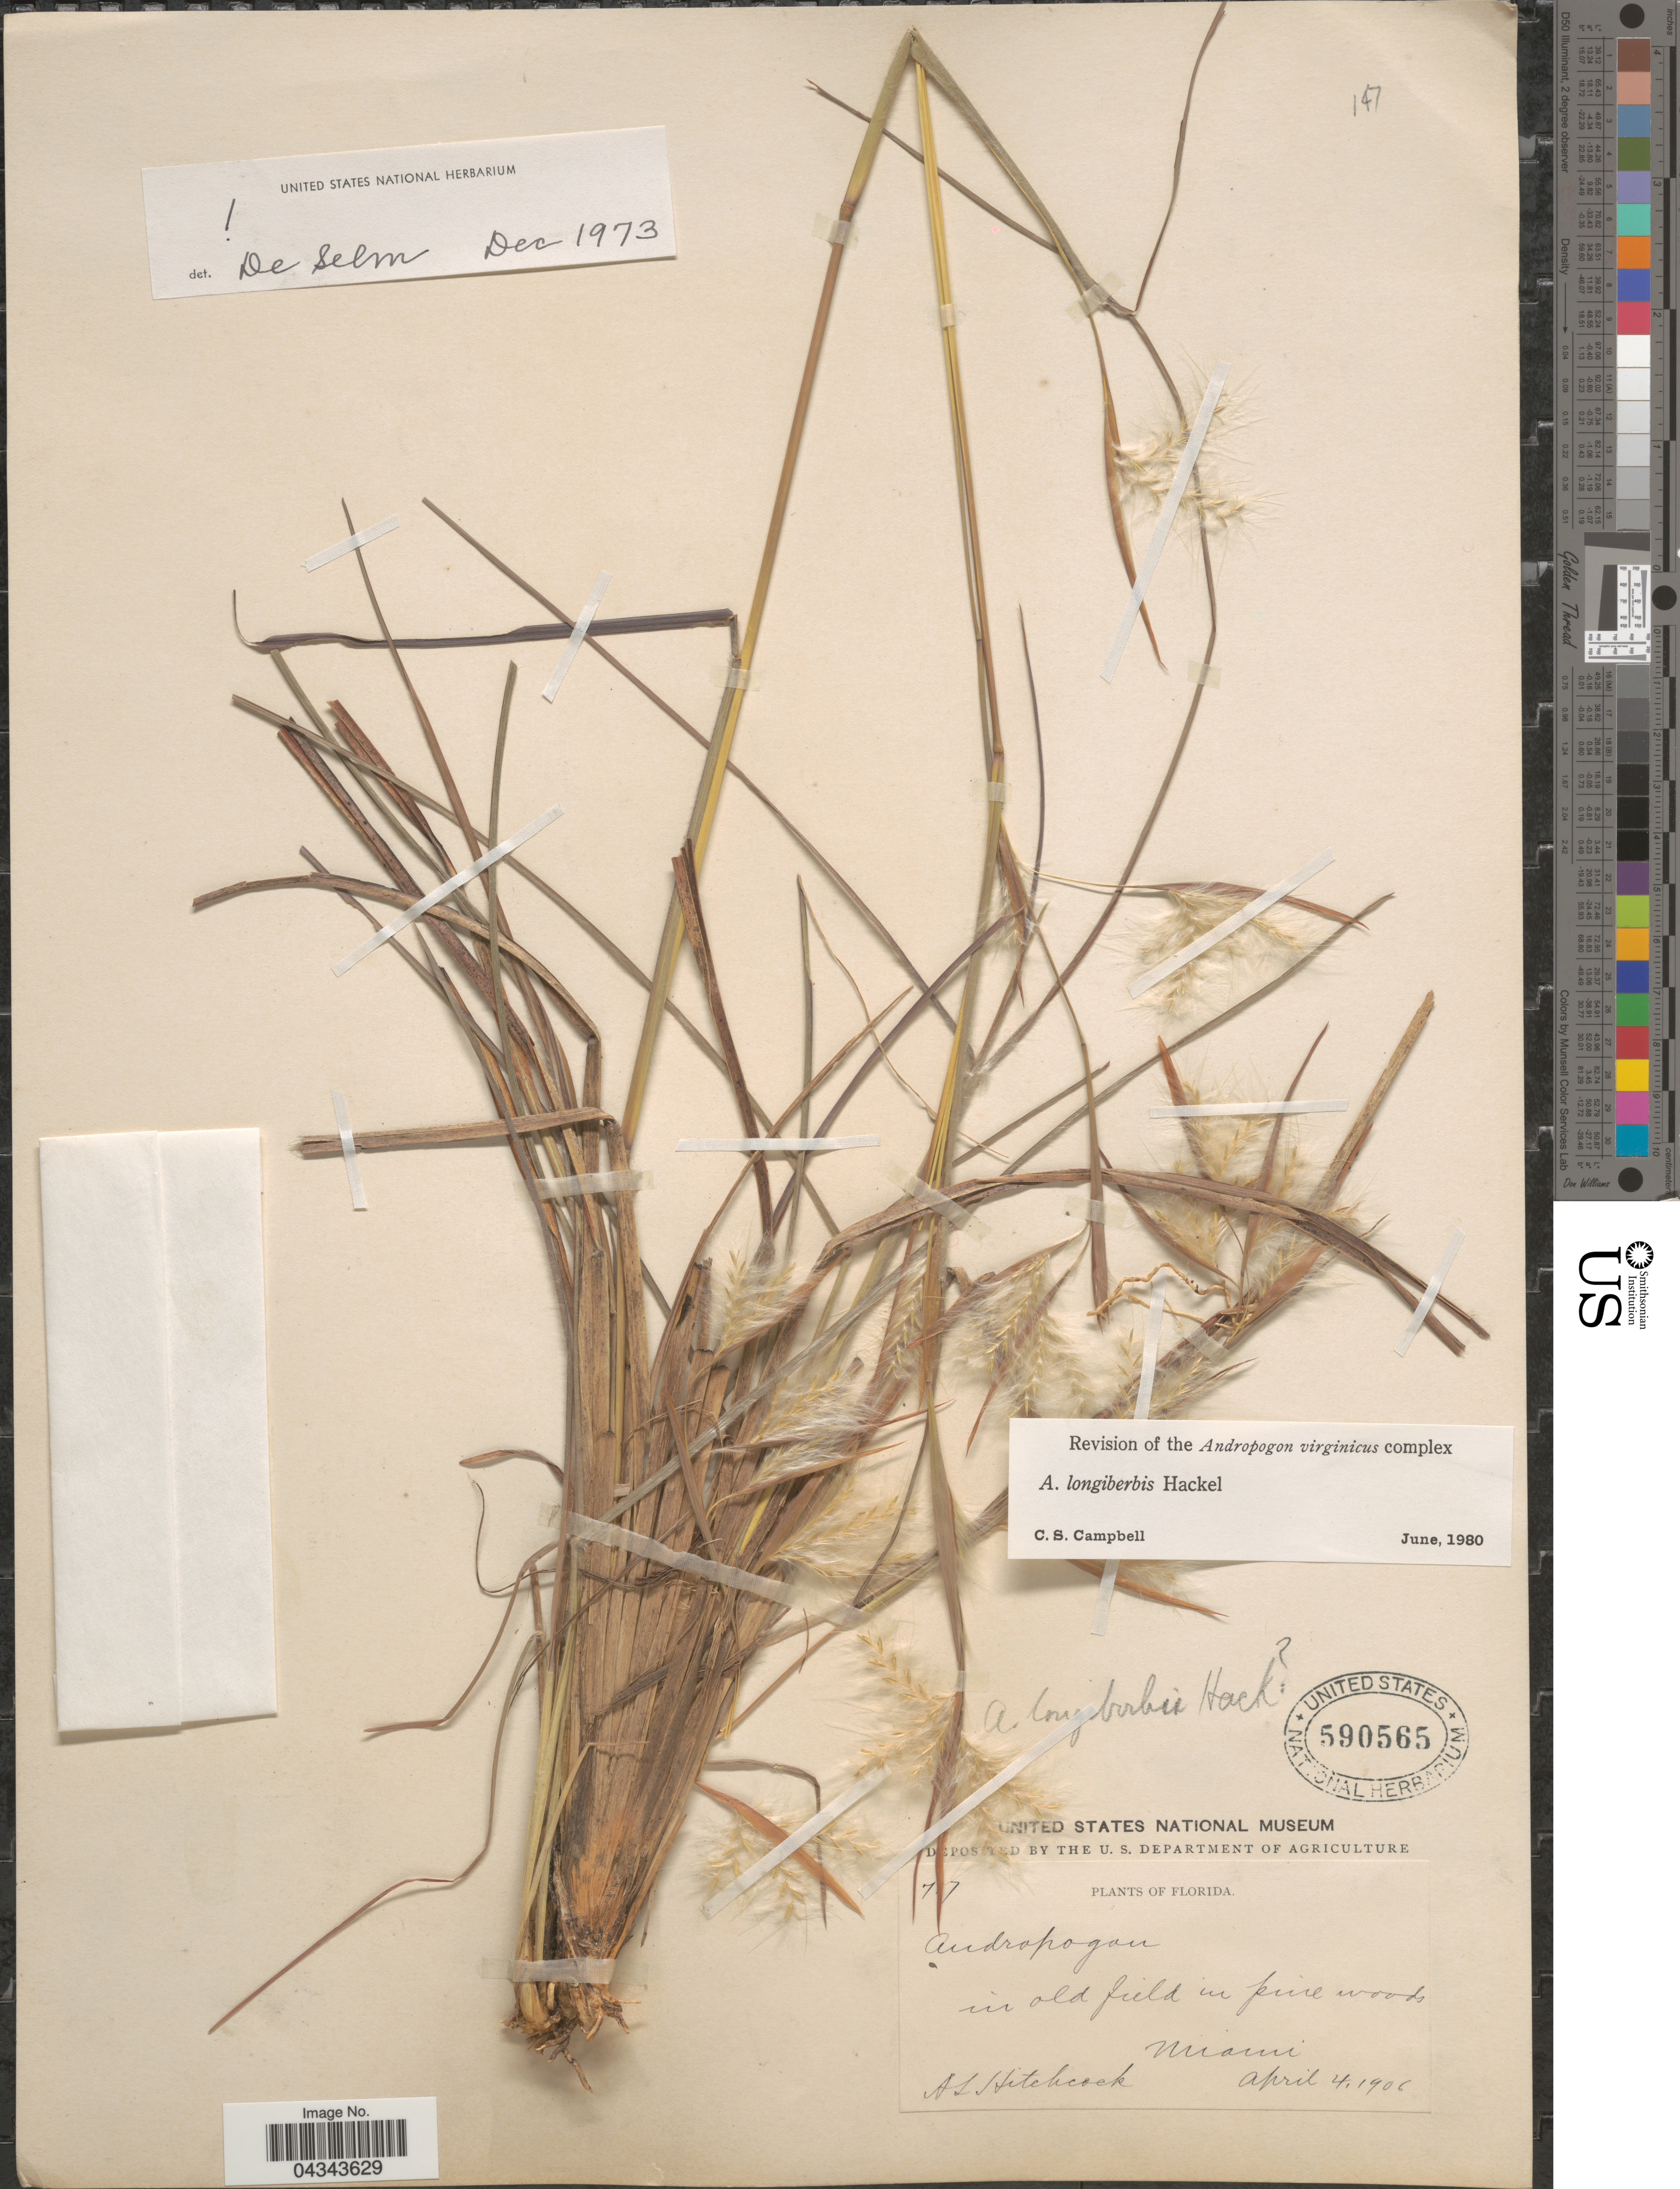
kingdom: Plantae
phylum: Tracheophyta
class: Liliopsida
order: Poales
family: Poaceae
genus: Andropogon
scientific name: Andropogon longiberbis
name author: Hack.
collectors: A. S. Hitchcock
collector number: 7!7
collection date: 1906-04-04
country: United States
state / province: Florida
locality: Miami.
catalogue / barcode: US 590565